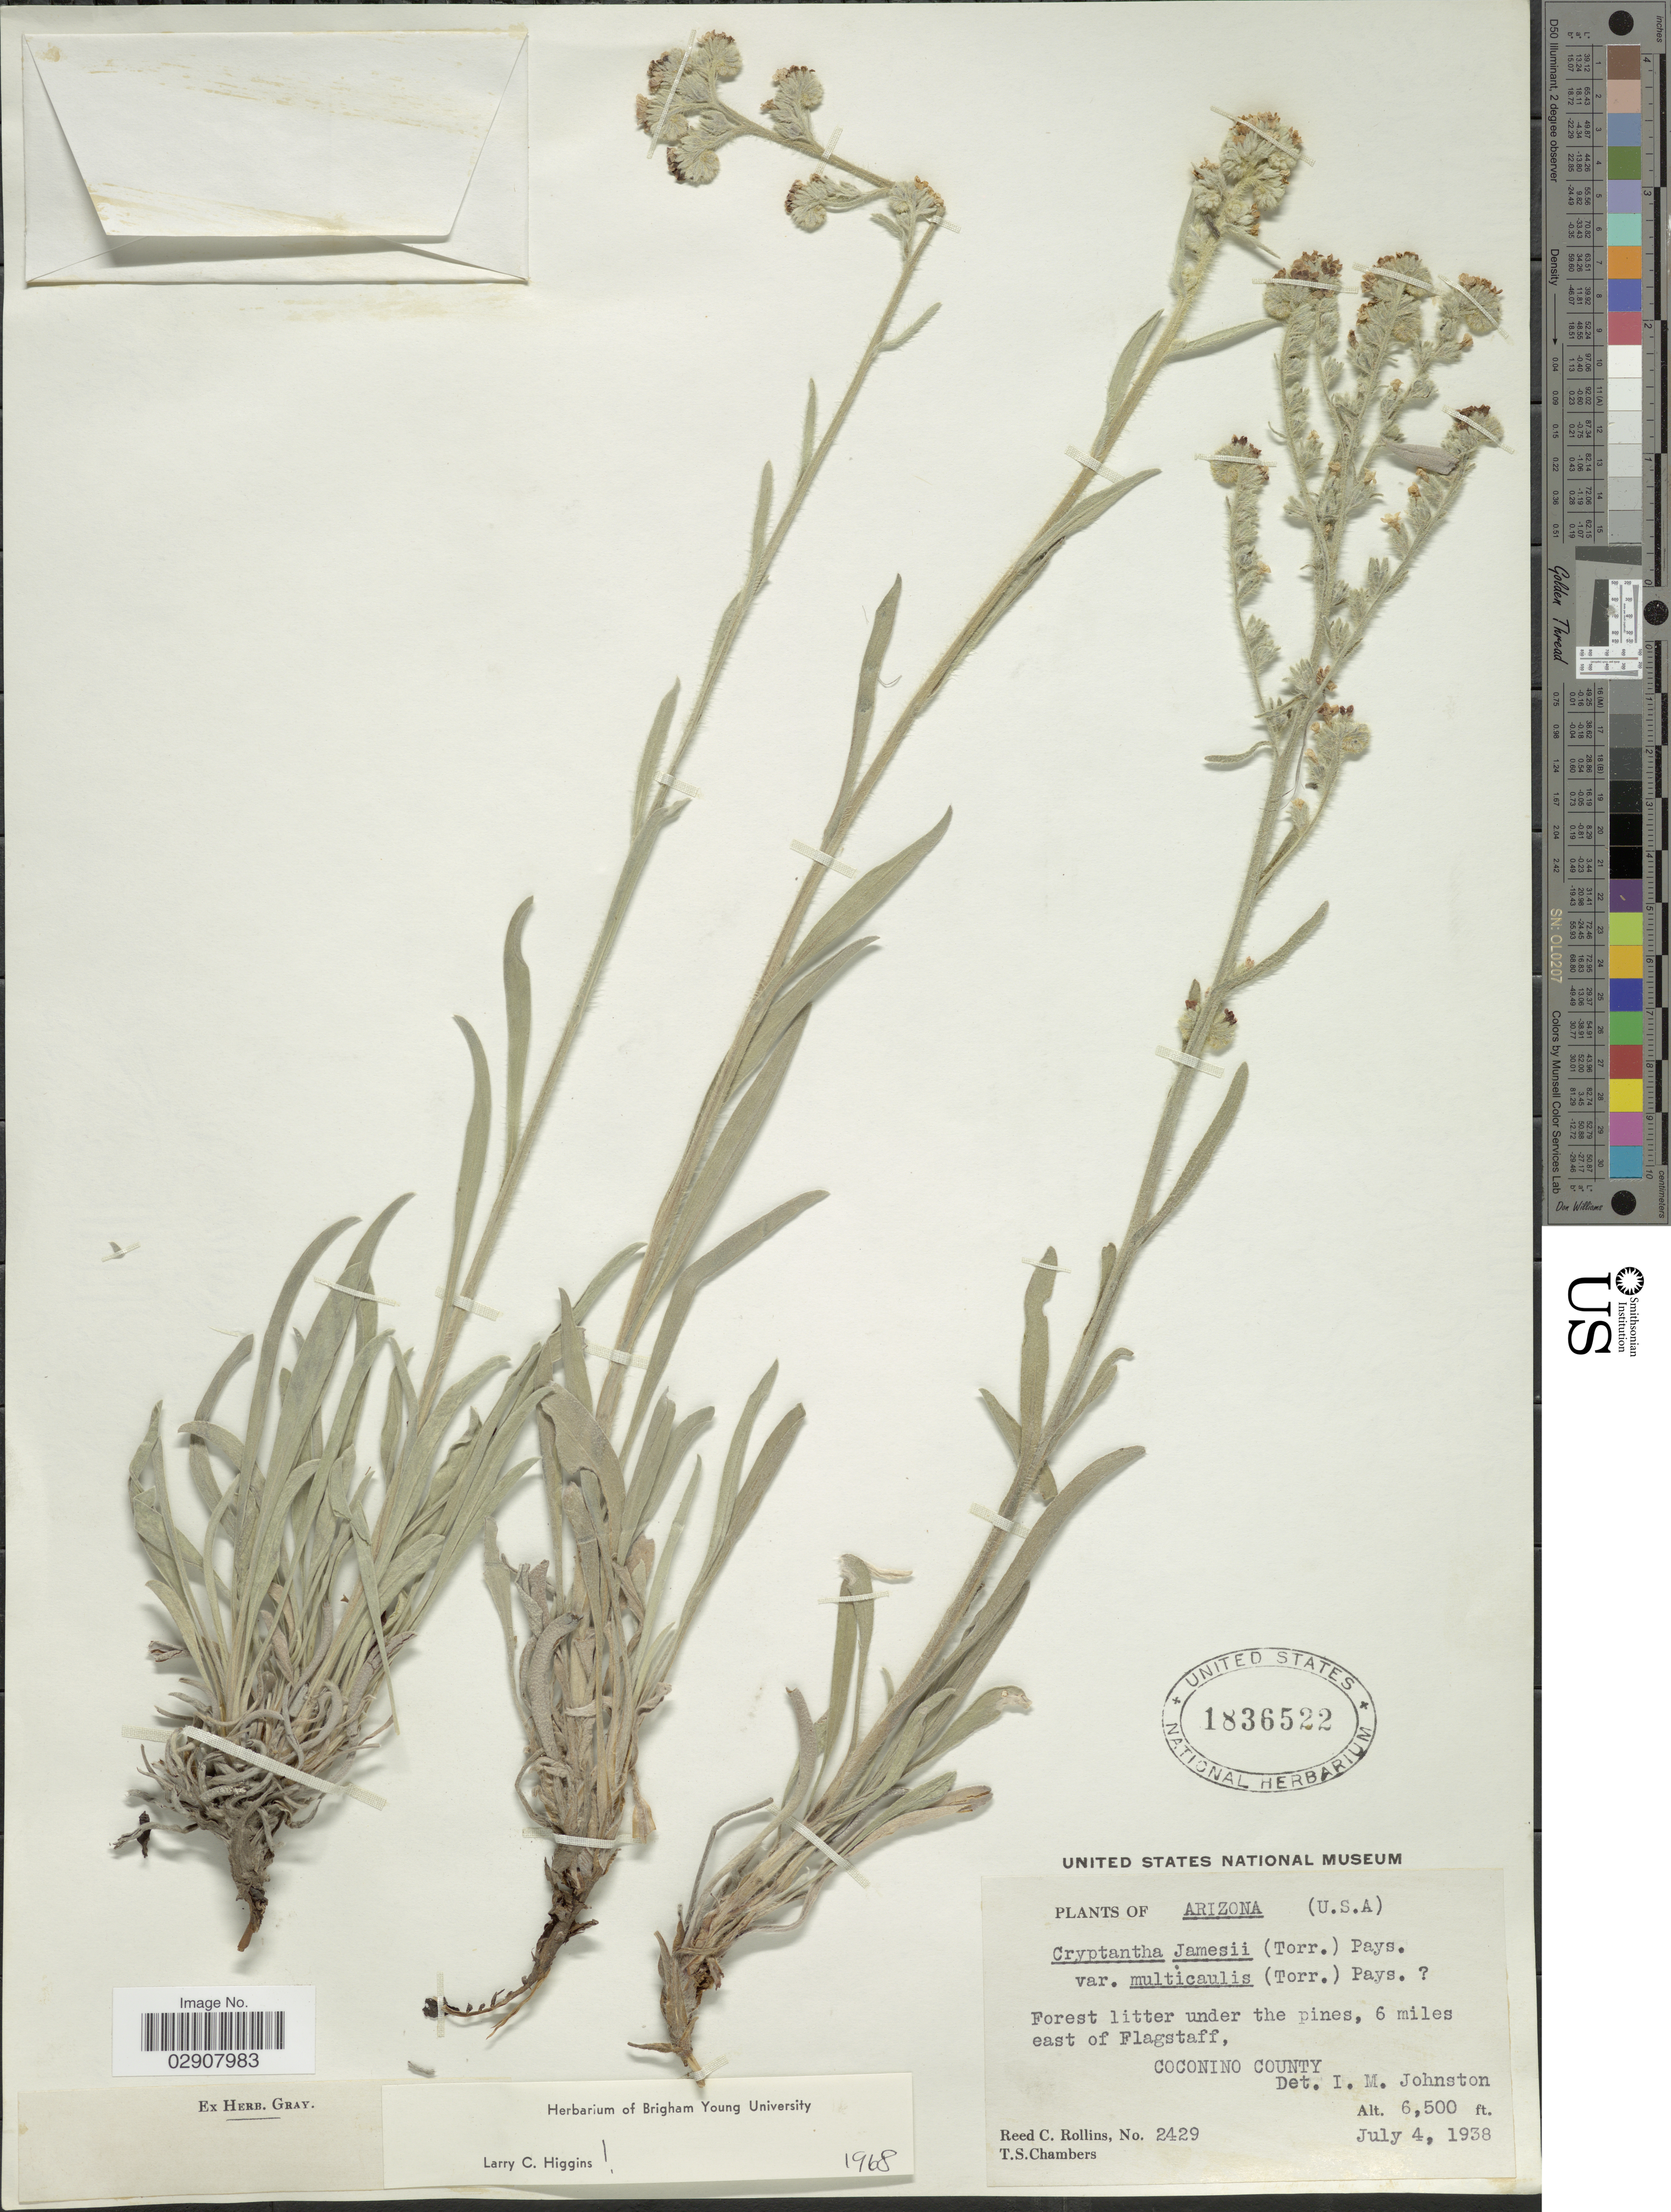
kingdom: Plantae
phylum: Tracheophyta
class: Magnoliopsida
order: Boraginales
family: Boraginaceae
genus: Cryptantha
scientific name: Cryptantha jamesii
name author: (Torr.) Payson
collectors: R. C. Rollins & T. Chambers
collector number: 2429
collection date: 1938-07-04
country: United States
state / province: Arizona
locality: Forest litter under the pines, 6 miles east of Flagstaff, Coconino County.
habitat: forest litter under pines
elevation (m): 1981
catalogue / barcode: US 1836522